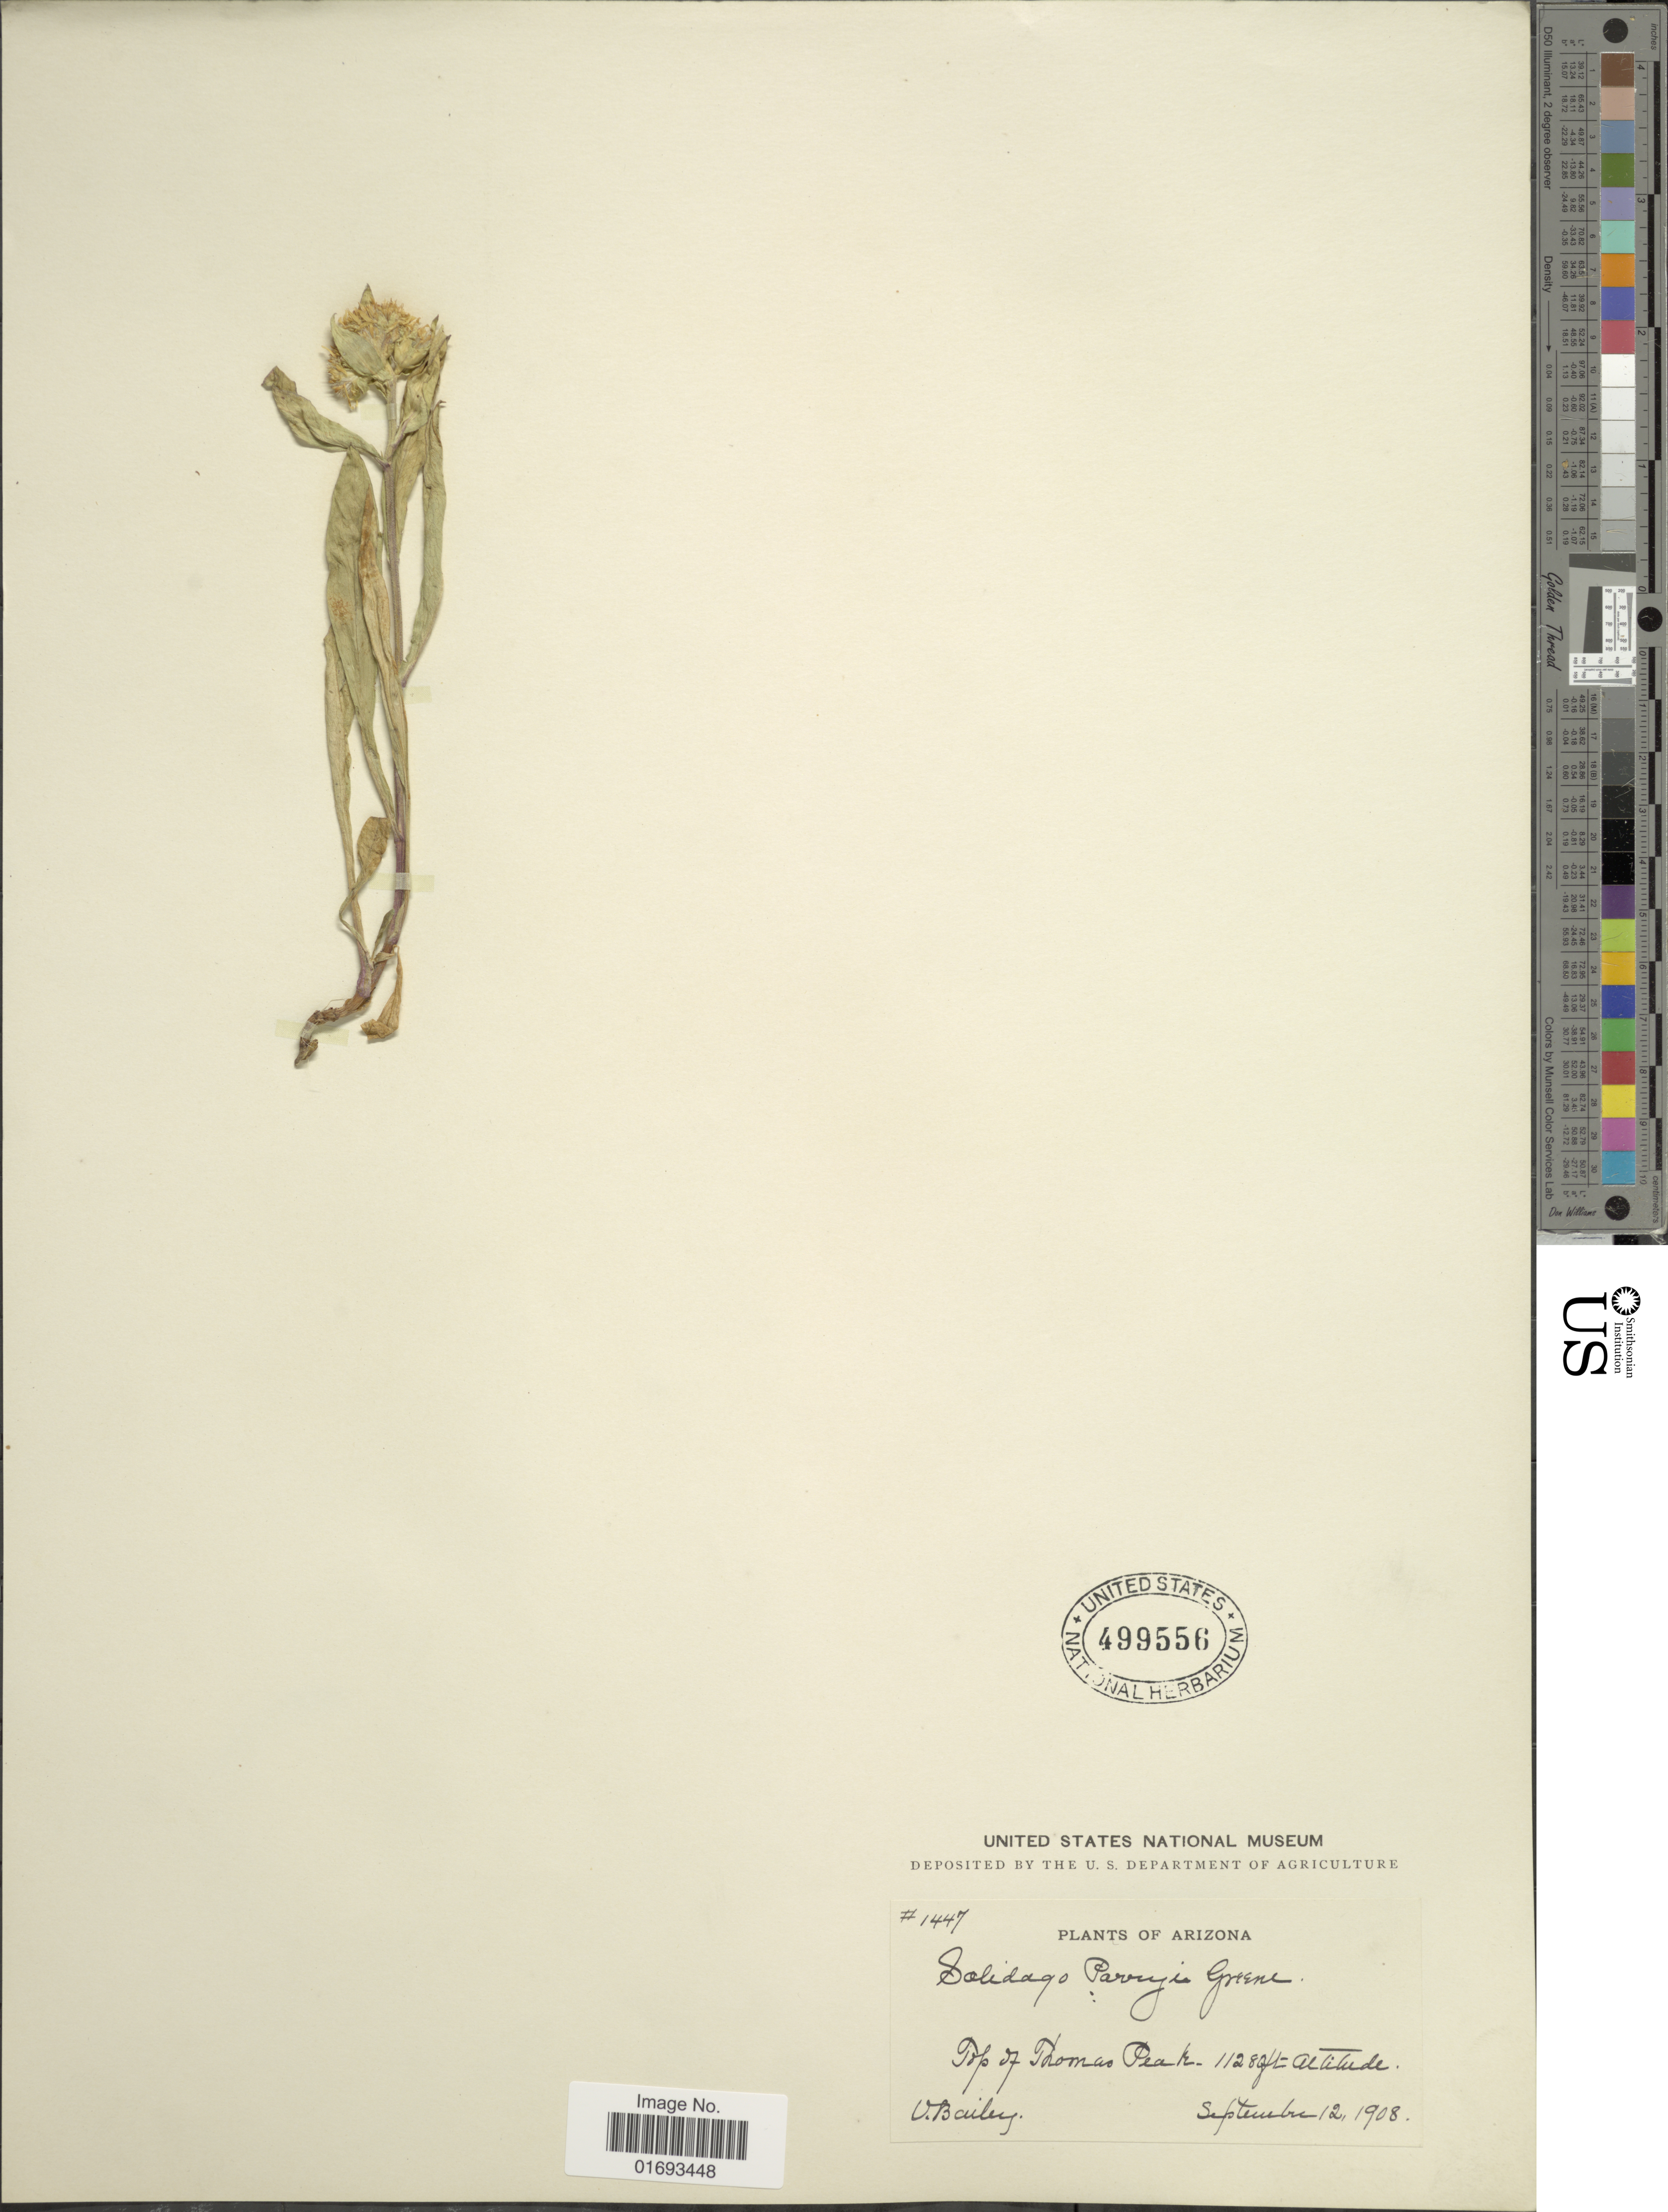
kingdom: Plantae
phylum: Tracheophyta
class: Magnoliopsida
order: Asterales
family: Asteraceae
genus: Oreochrysum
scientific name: Oreochrysum parryi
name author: (A. Gray) Rydb.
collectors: V. L. Bailey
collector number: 1447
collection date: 1908-09-12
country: United States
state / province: Arizona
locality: Top of Thomas Peak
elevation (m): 3438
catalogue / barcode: US 499556